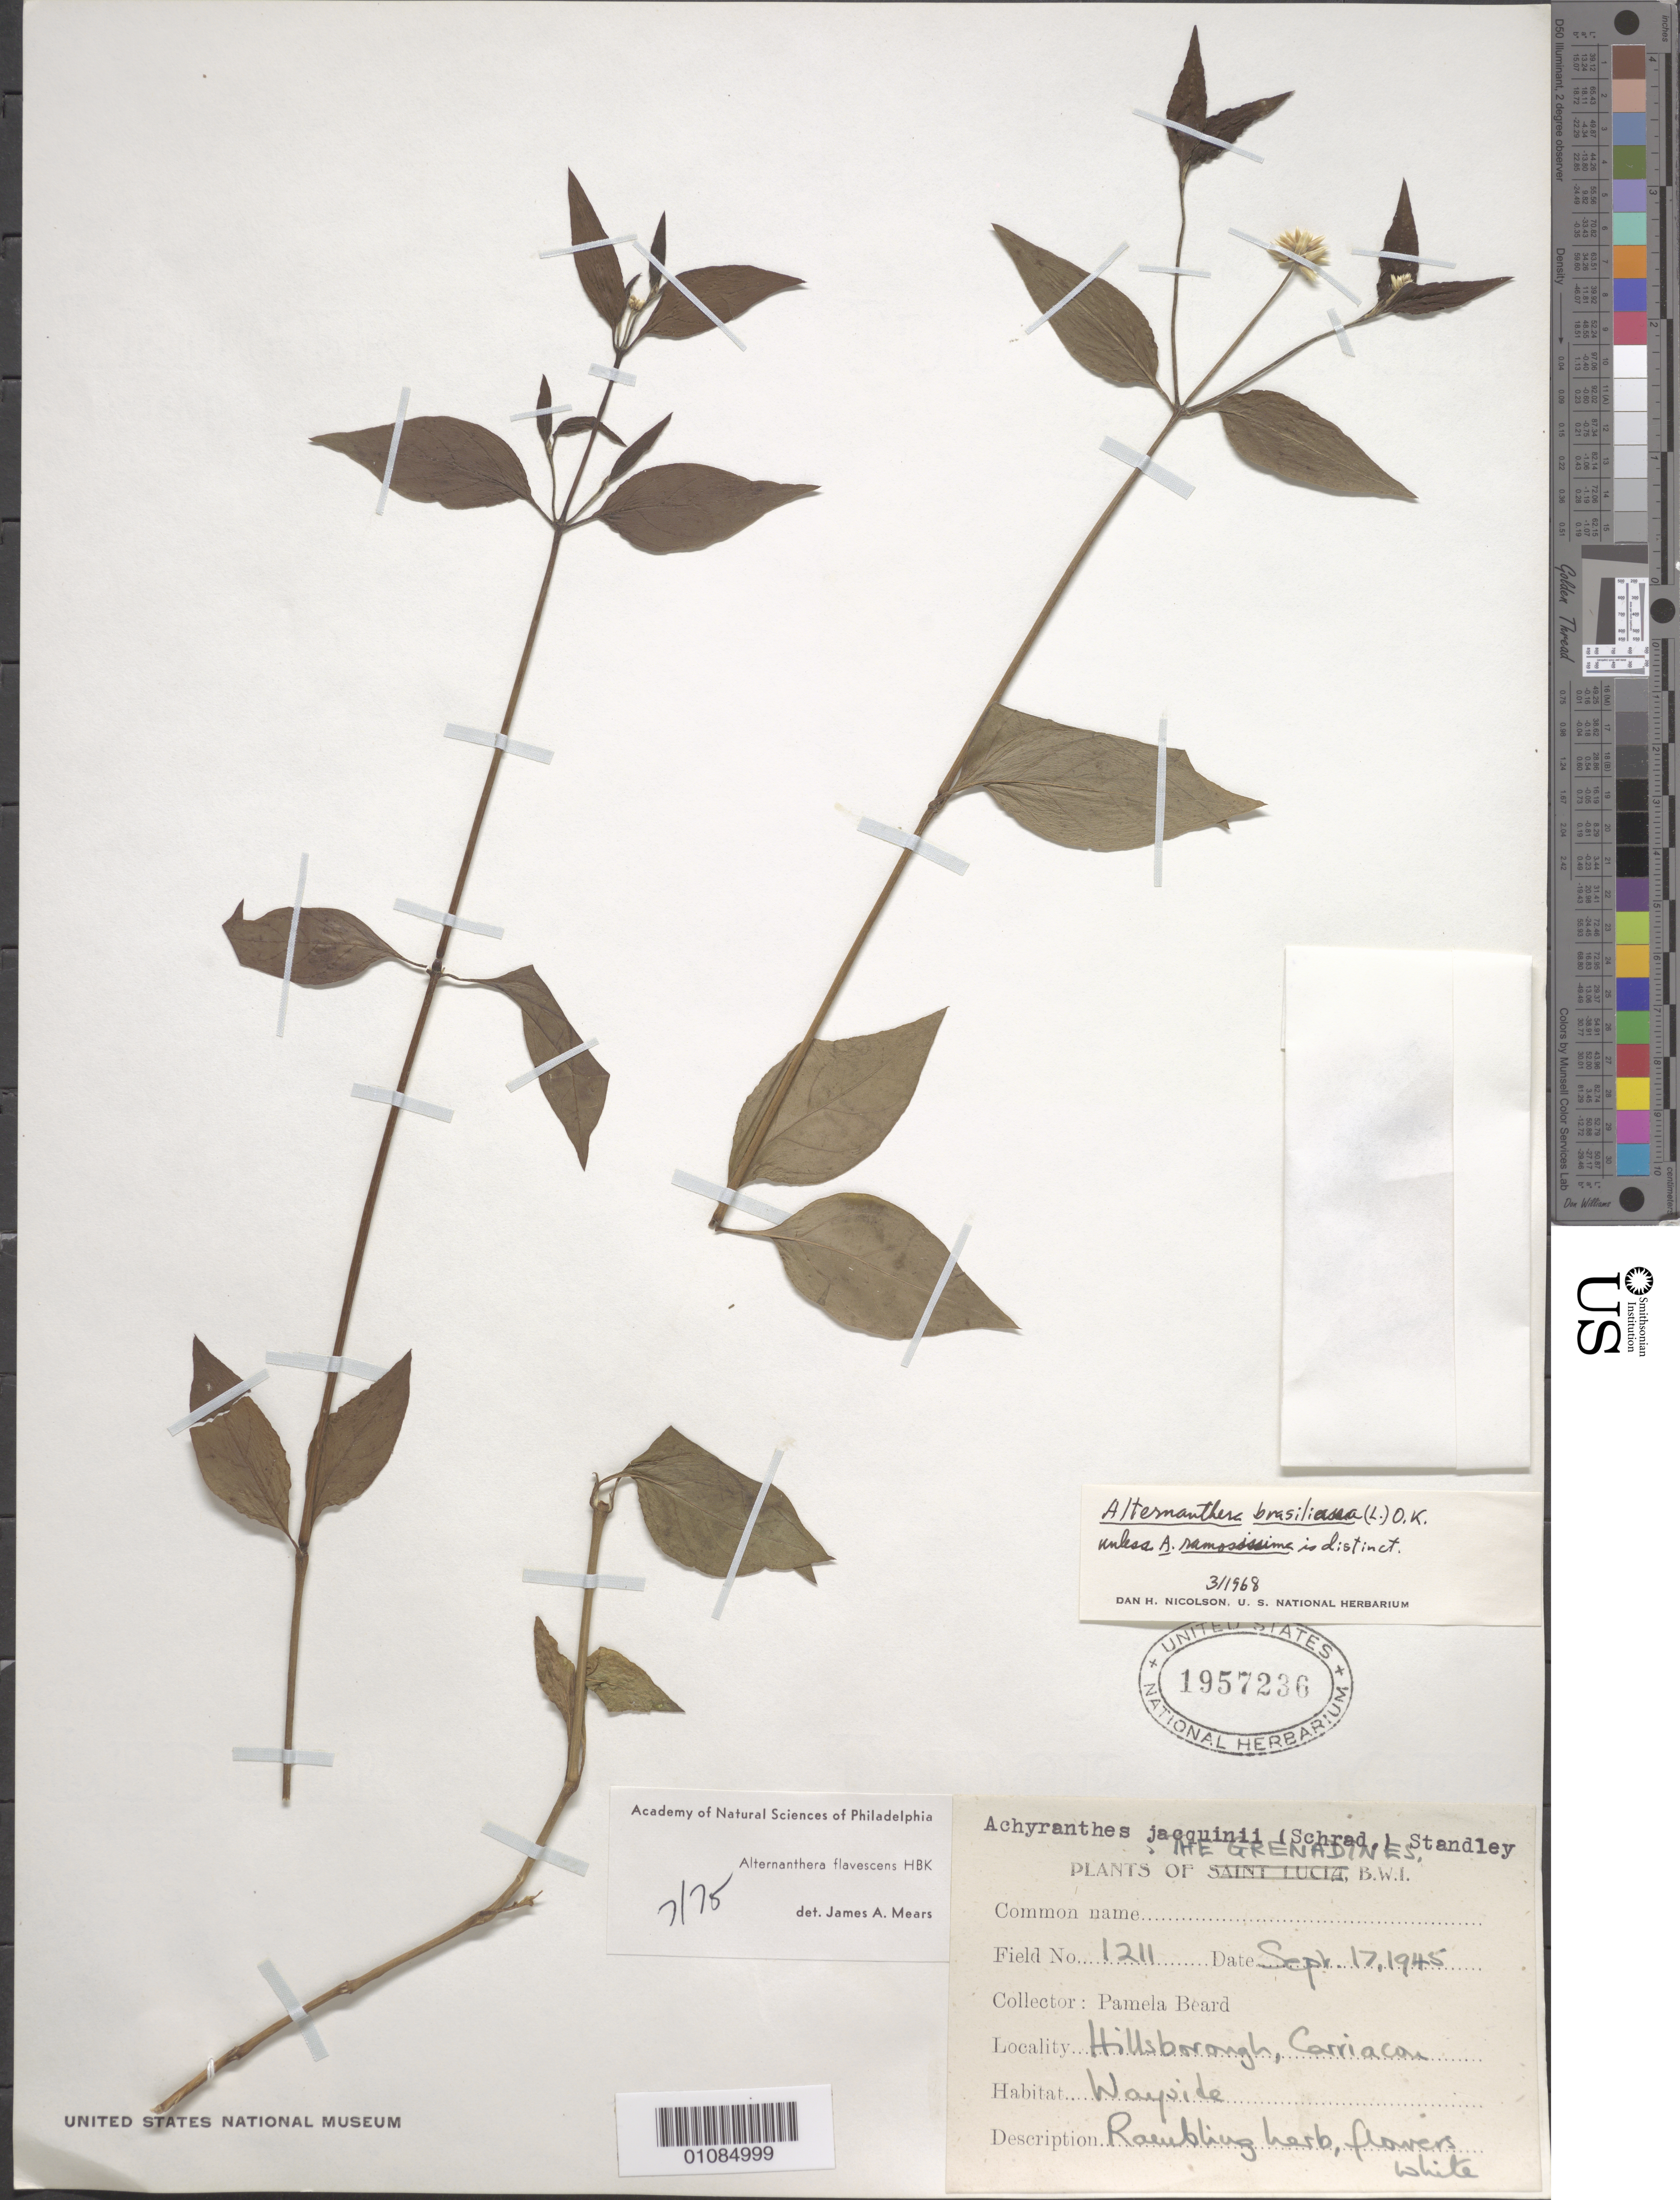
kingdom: Plantae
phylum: Tracheophyta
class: Magnoliopsida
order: Caryophyllales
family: Amaranthaceae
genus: Alternanthera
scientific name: Alternanthera flavescens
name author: Kunth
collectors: P. Beard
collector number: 1211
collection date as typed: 17 Sep 1945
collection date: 1945-09-17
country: Grenada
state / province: Carriacou and Petite Martinique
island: Carriacou I.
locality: Carriacou, Hillsborough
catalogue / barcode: US 1957236